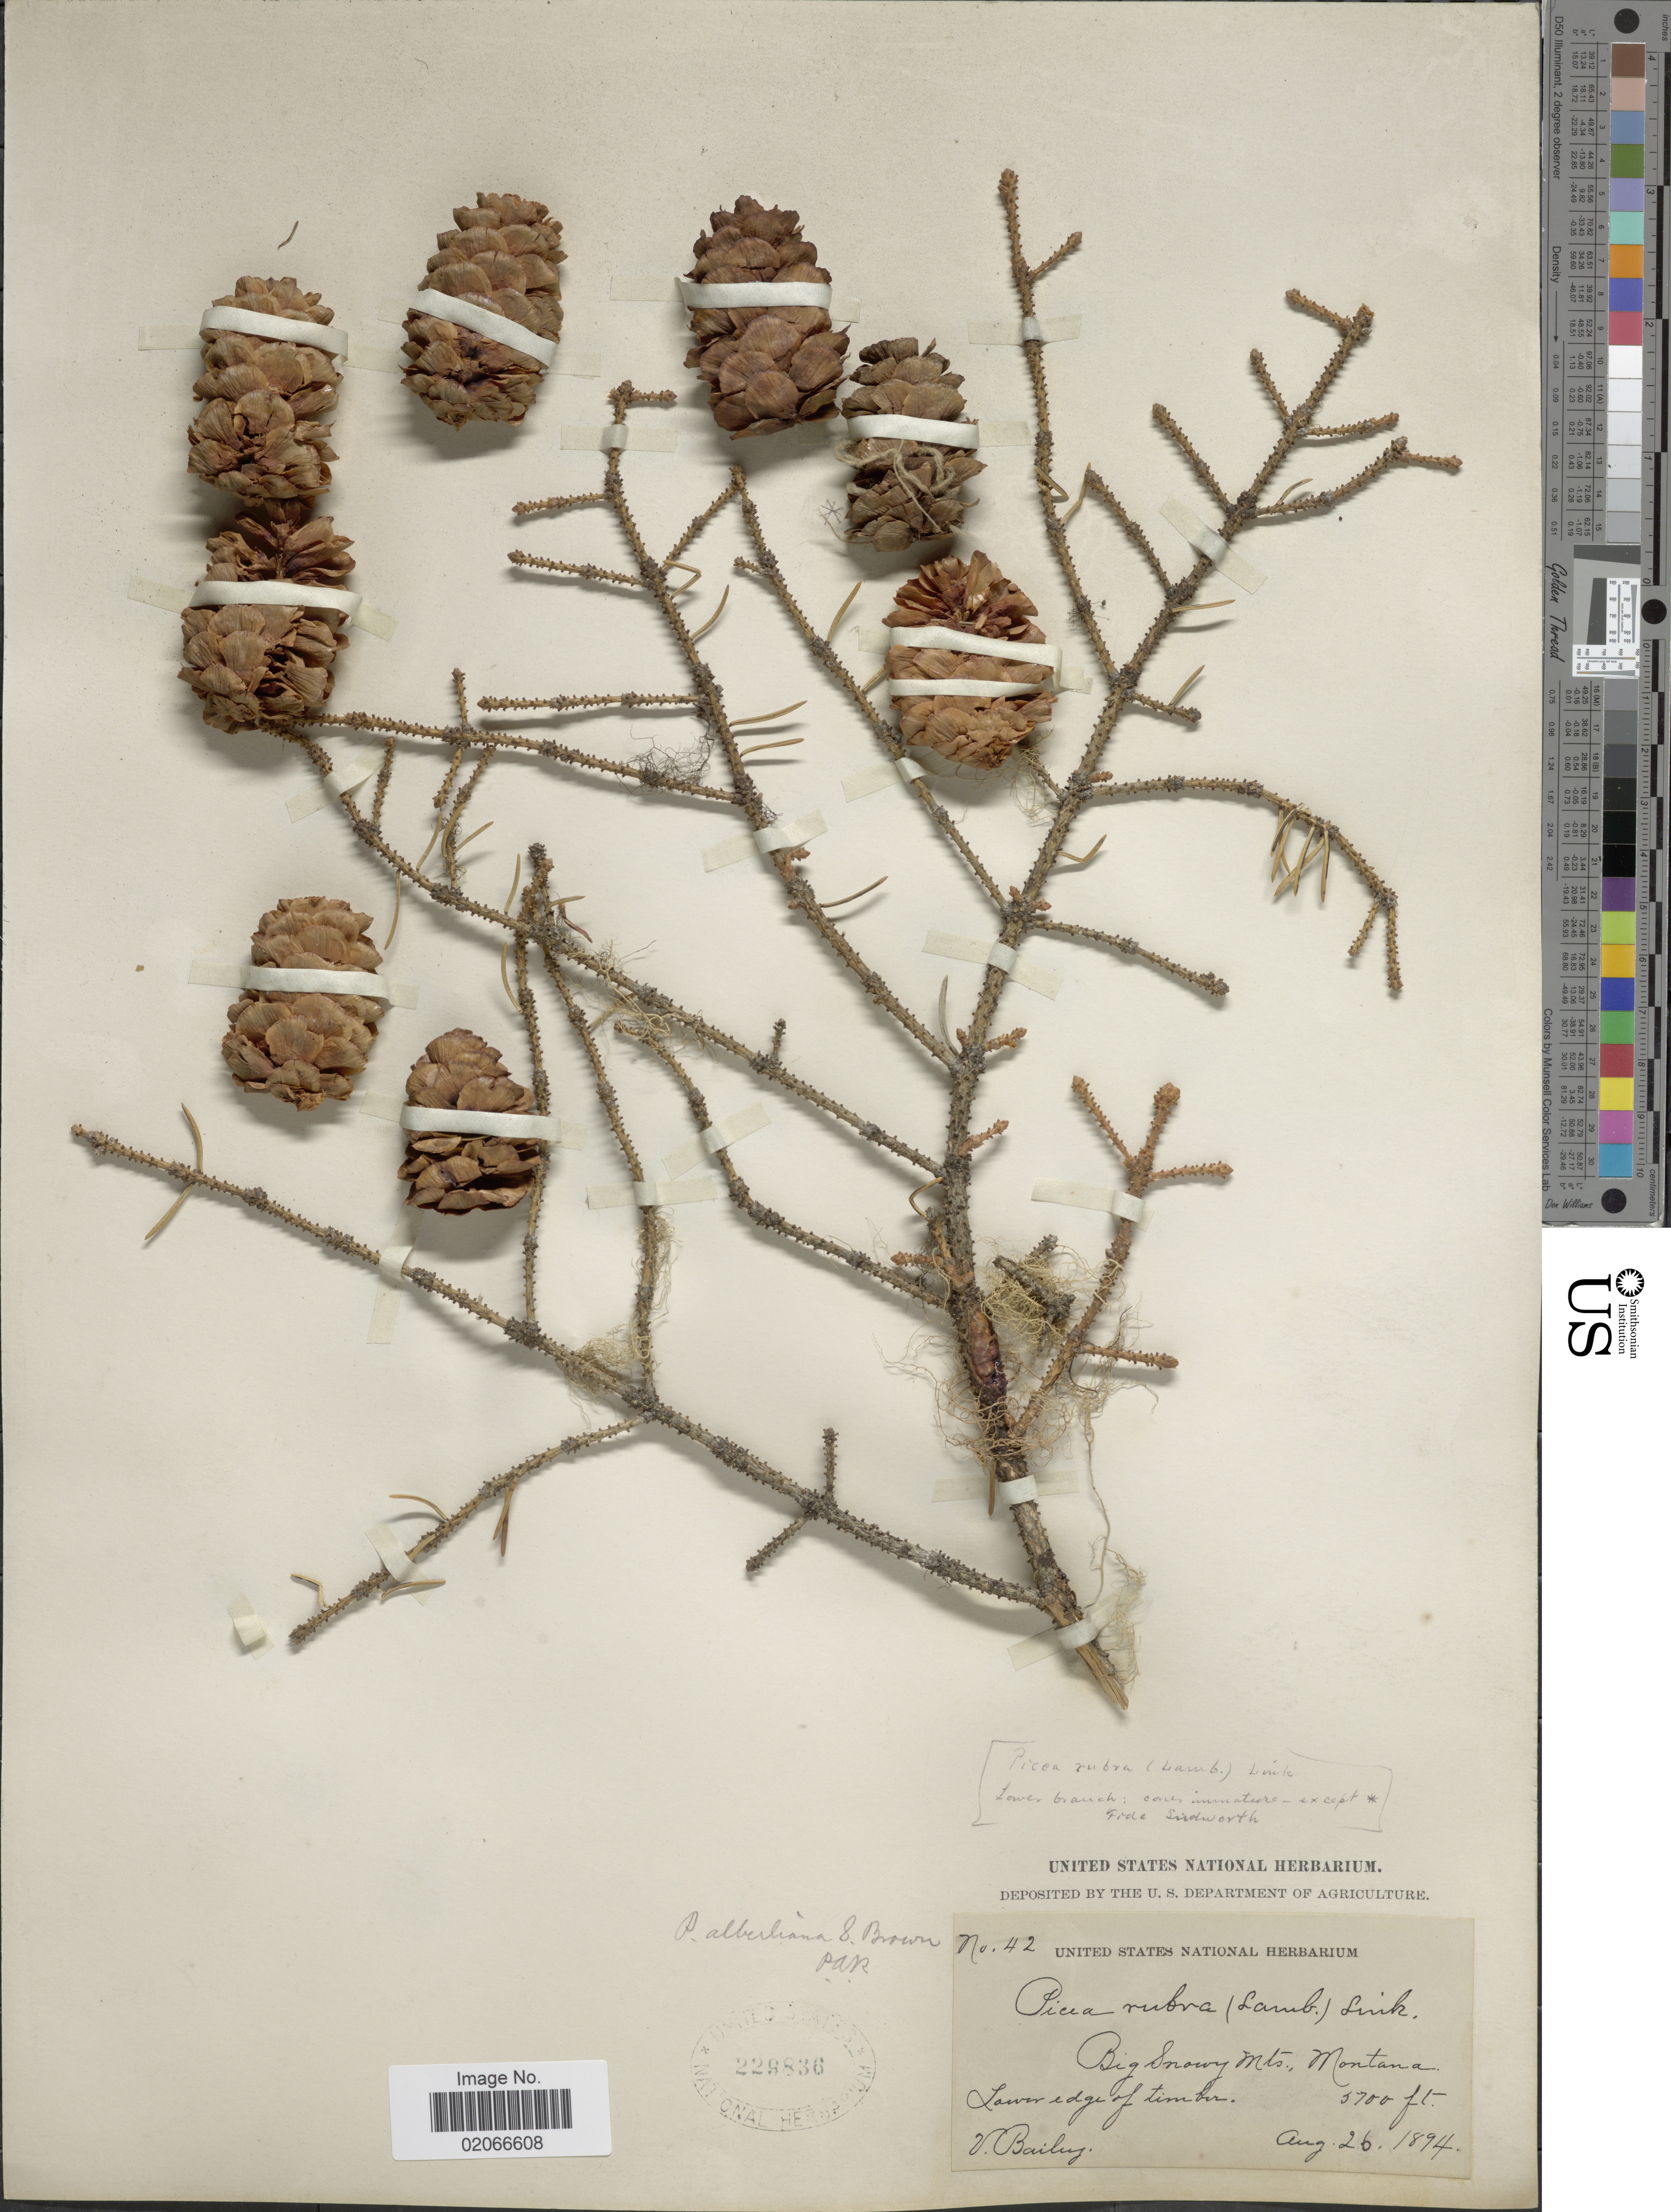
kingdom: Plantae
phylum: Tracheophyta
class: Pinopsida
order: Pinales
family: Pinaceae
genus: Picea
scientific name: Picea glauca var. albertiana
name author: (S. Br.) Sarg.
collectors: V. O. Bailey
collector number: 42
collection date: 1894-08-26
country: United States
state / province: Montana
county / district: Fergus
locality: Big Snowy Mts., lower edge of timber line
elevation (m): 1737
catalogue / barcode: US 229836